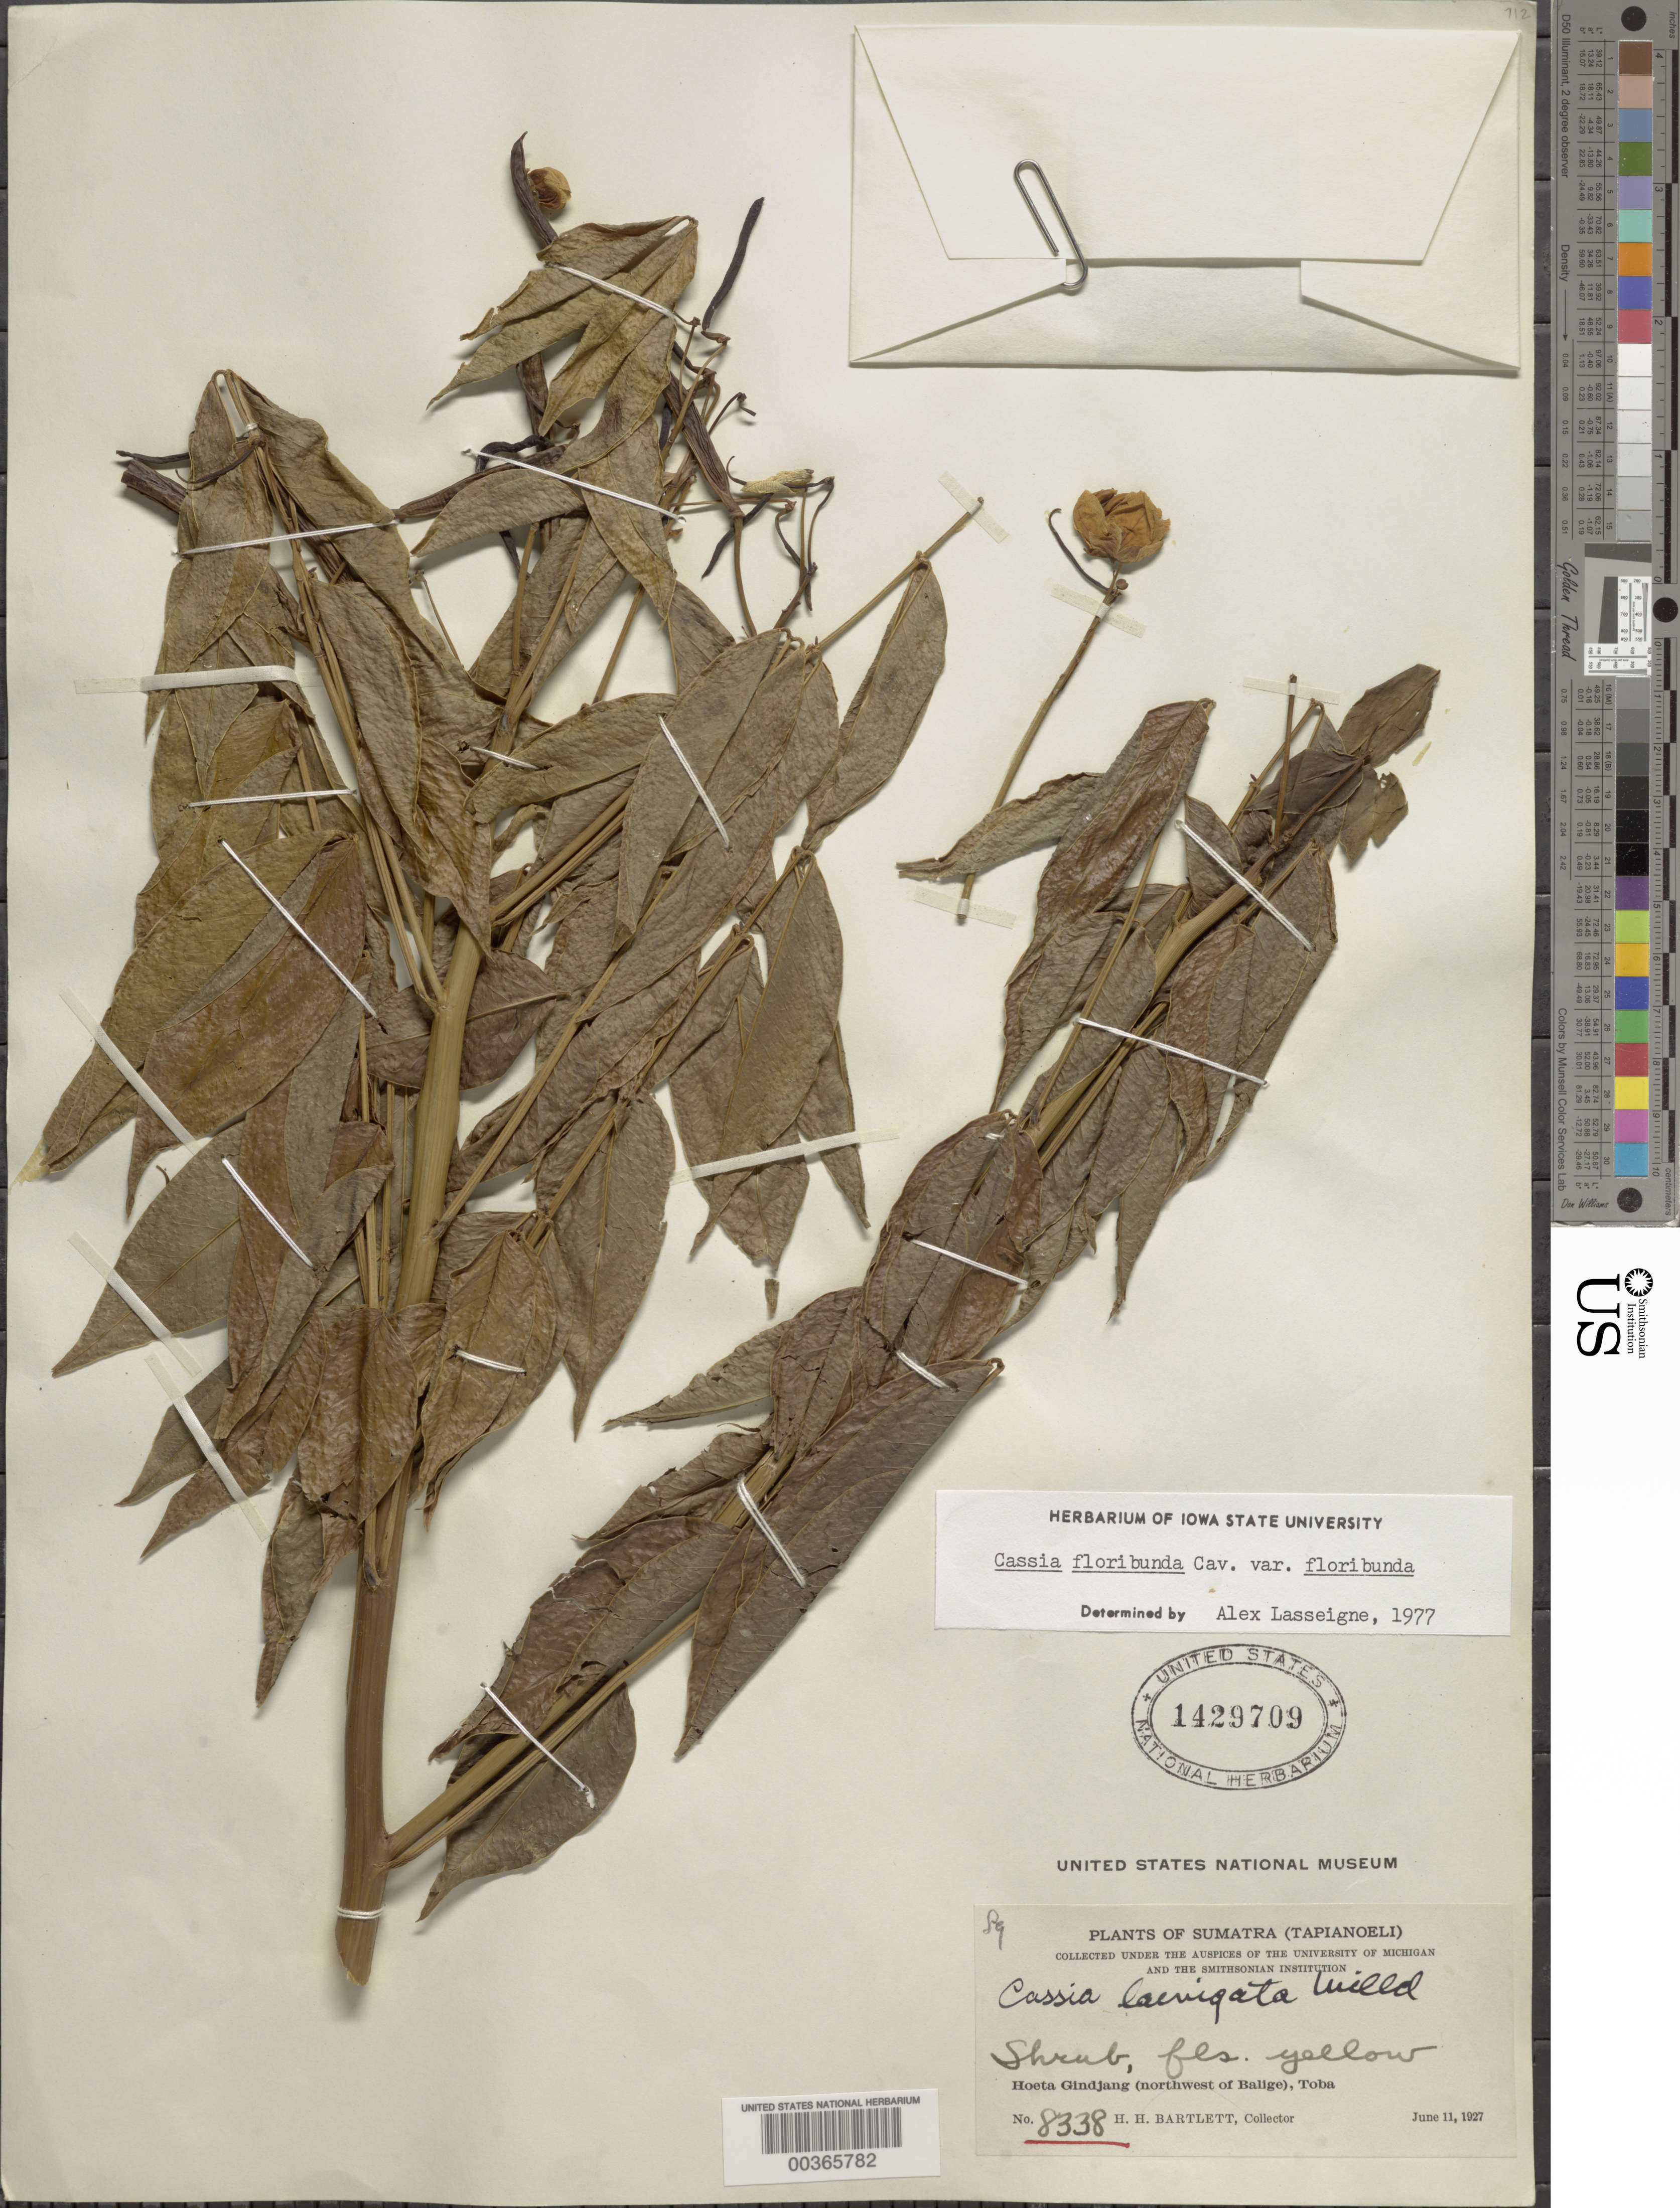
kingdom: Plantae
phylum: Tracheophyta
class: Magnoliopsida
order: Fabales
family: Fabaceae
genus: Senna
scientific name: Senna x floribunda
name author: (Cav.) H.S. Irwin & Barneby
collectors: H. H. Bartlett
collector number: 8338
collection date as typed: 11 Jun 1927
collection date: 1927-06-11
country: Indonesia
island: Sumatra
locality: Noeta gindjang (nw of balige), toba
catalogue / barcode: US 1429709